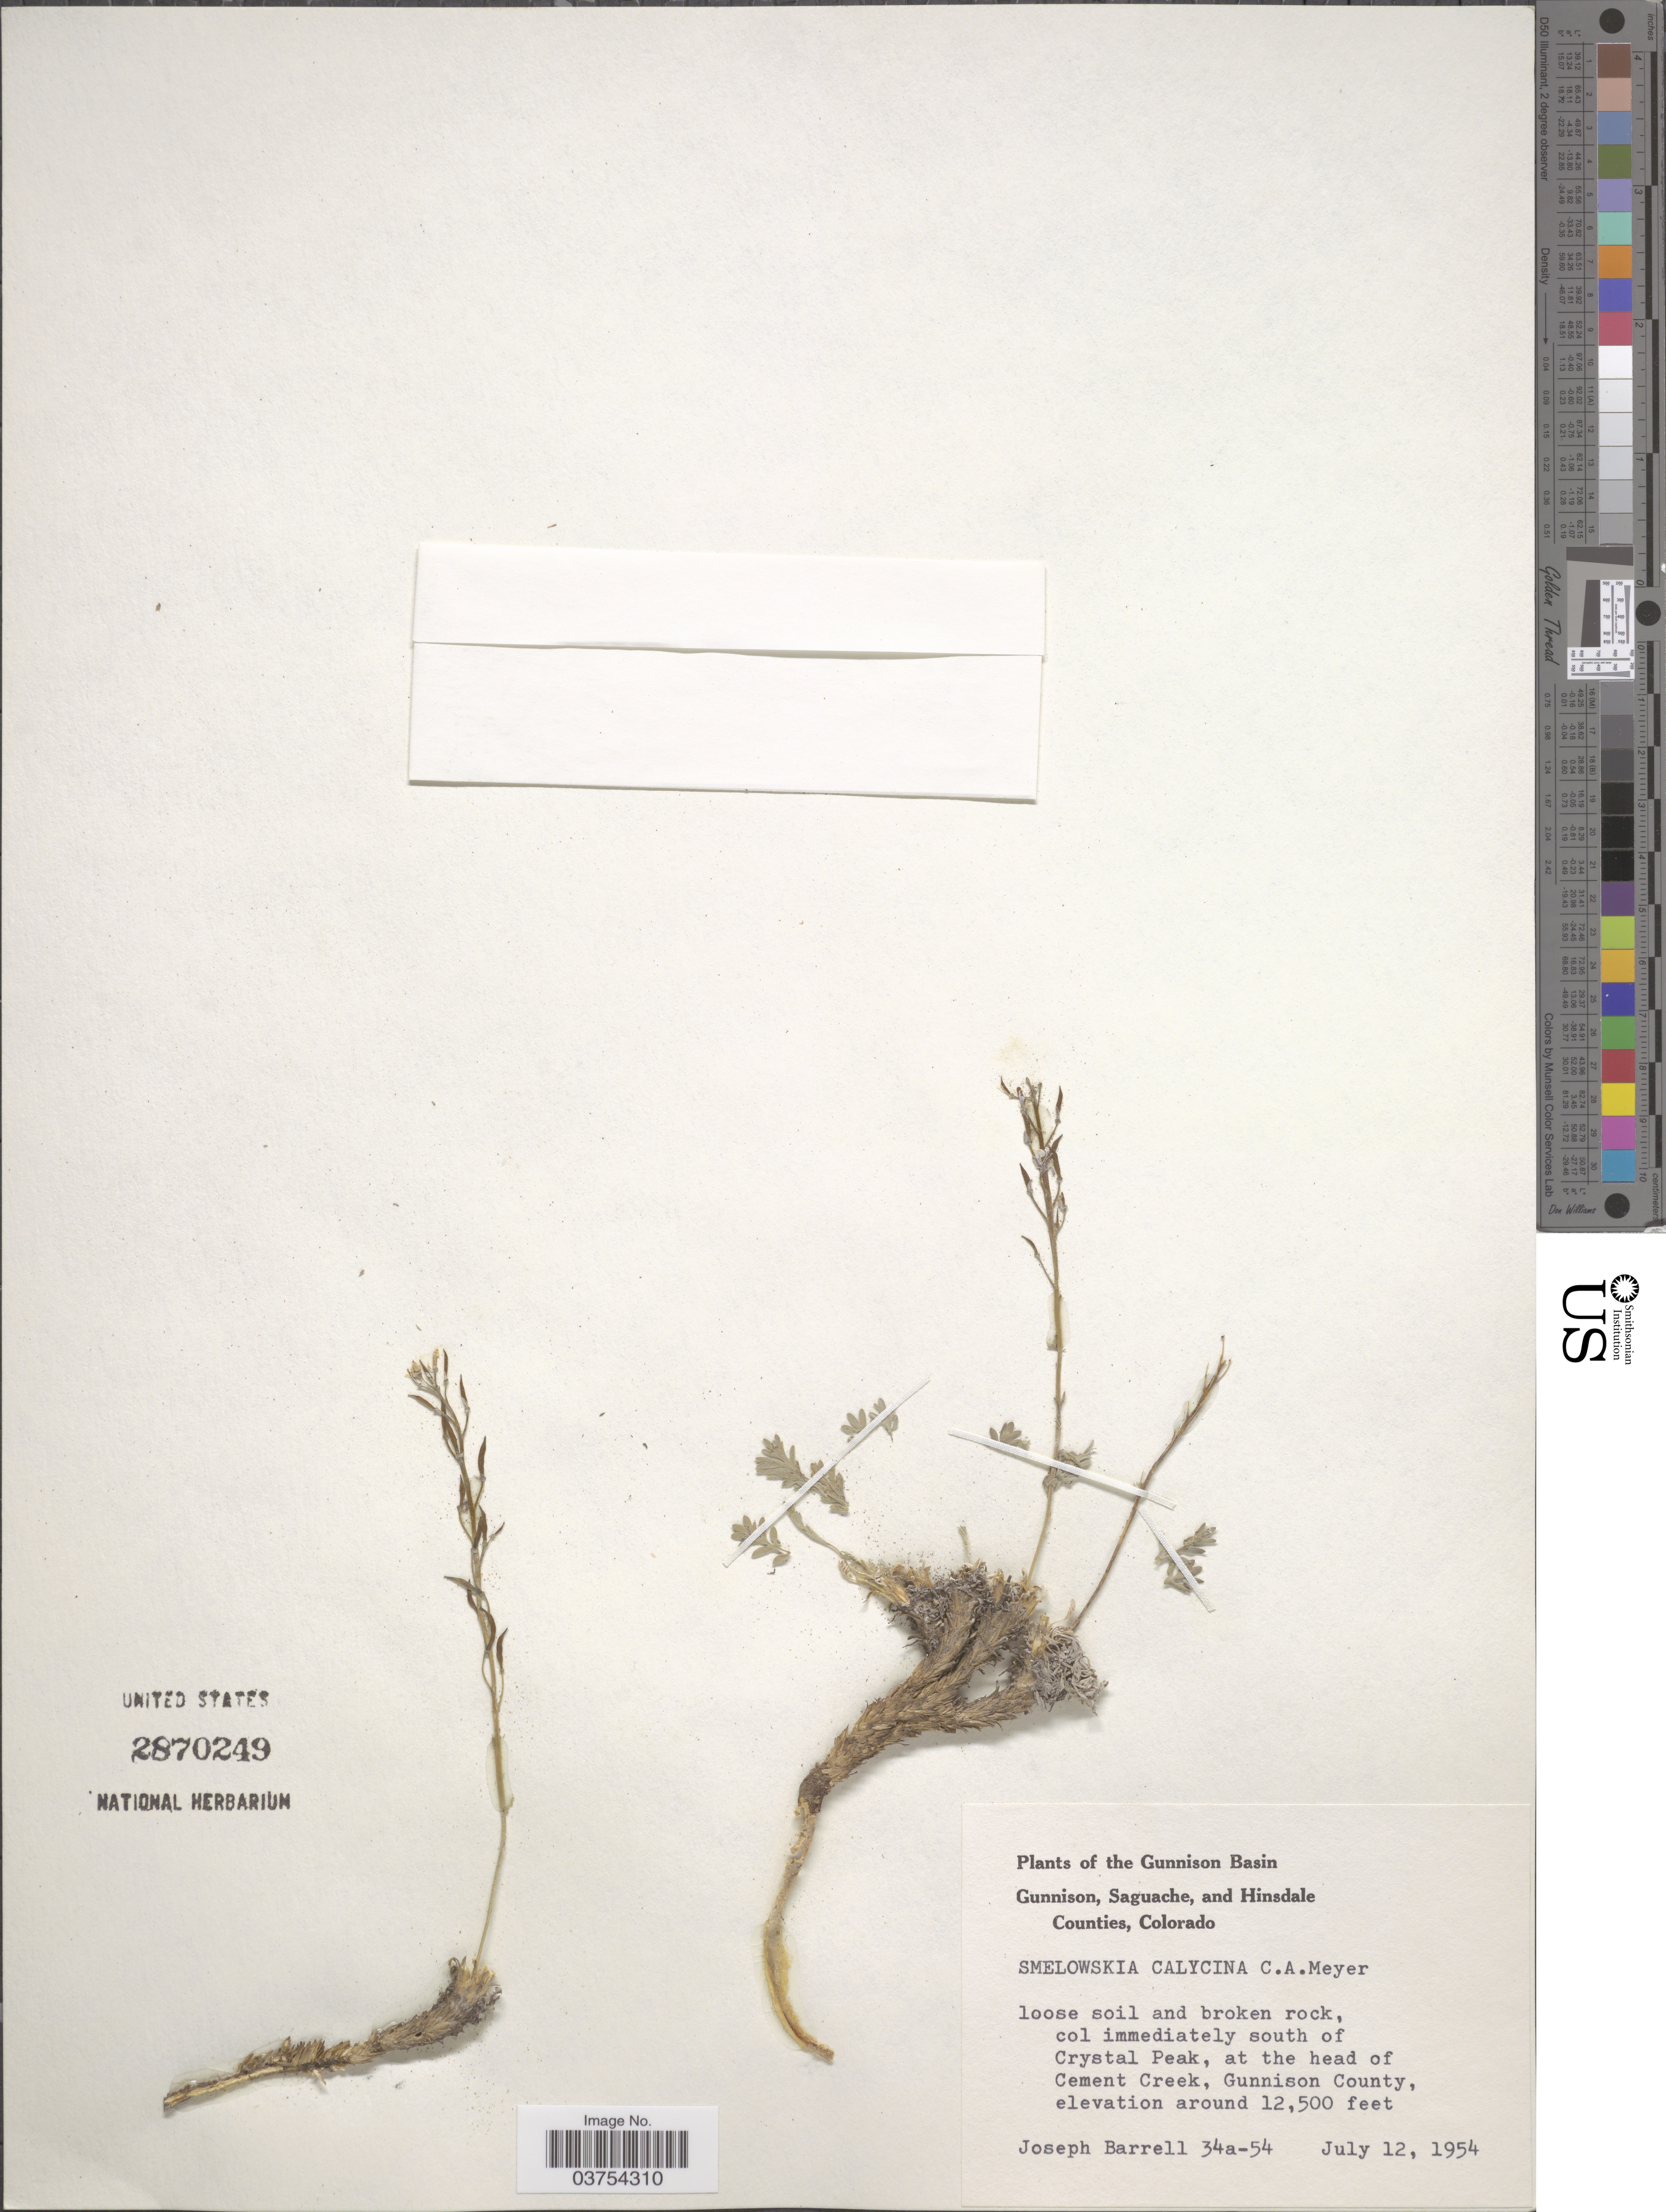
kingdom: Plantae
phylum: Tracheophyta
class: Magnoliopsida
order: Brassicales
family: Brassicaceae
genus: Smelowskia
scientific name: Smelowskia calycina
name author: (Stephan) C.A. Mey.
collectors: J. Barrell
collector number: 34a-54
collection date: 1954-07-12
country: United States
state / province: Colorado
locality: The Gunnison Basin. Immediately south of Crystal Peak, at the head of Cement Creek, Gunnison County.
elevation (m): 3810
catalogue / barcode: US 2870249